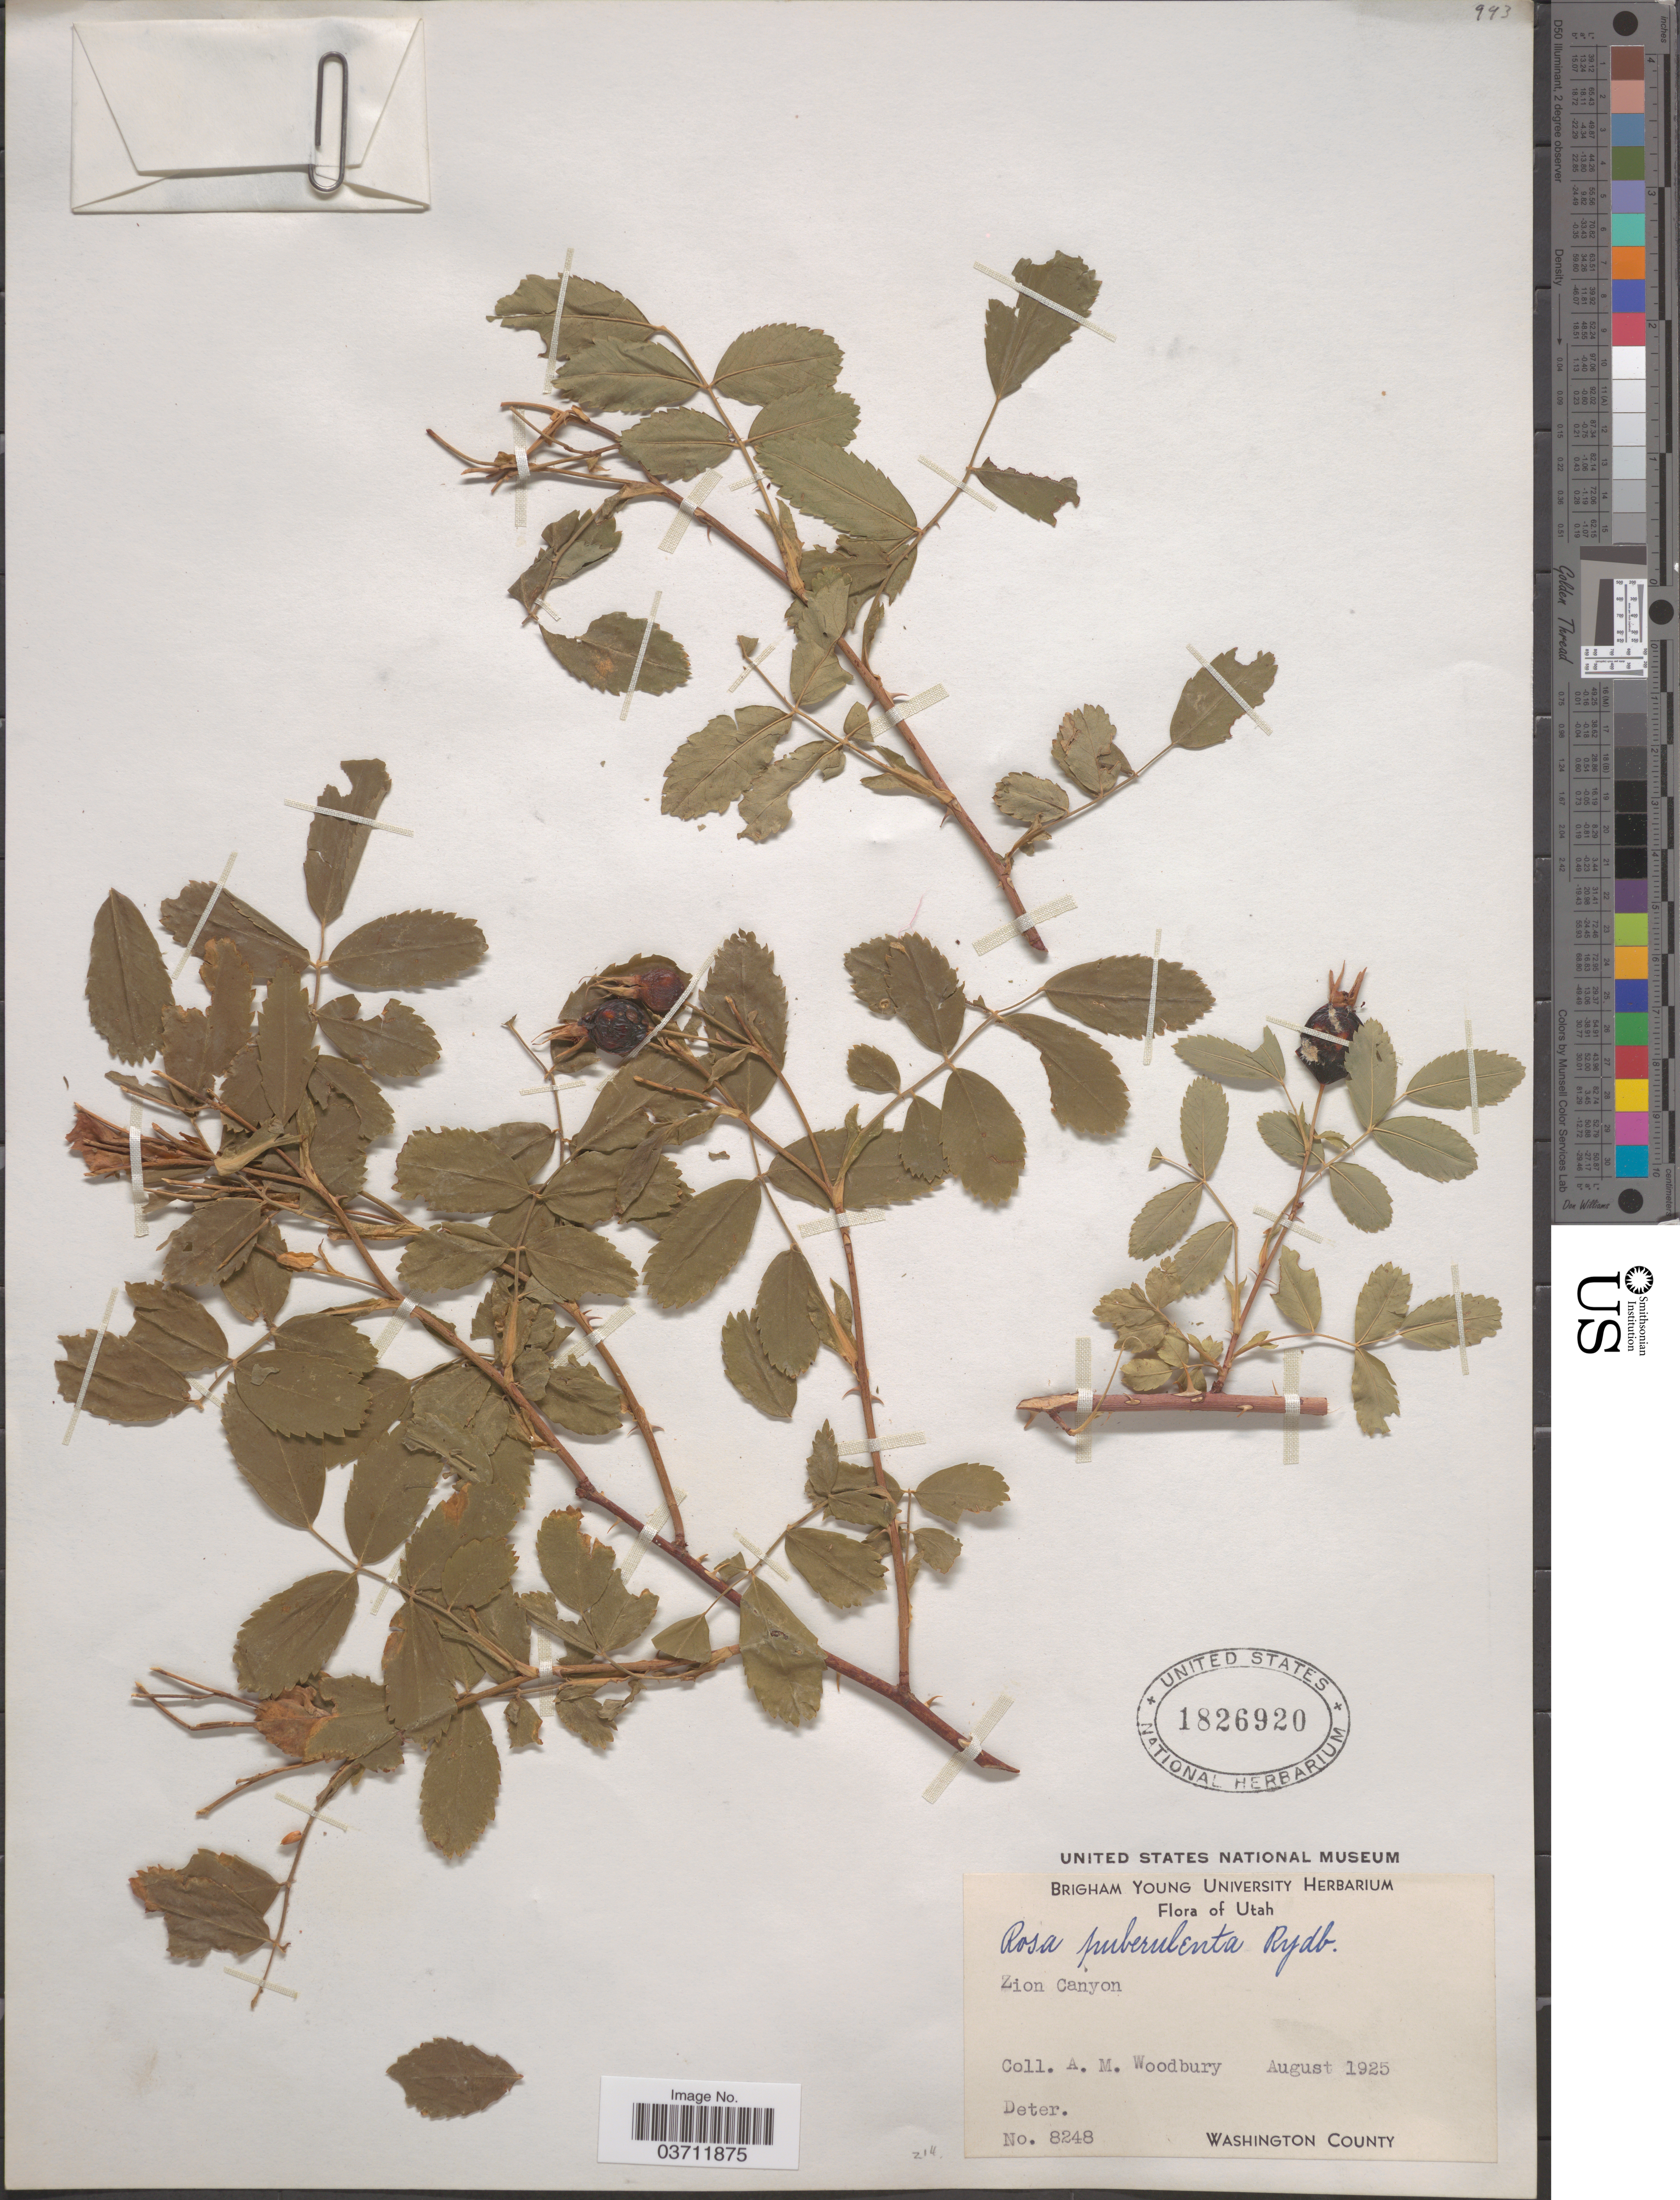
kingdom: Plantae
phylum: Tracheophyta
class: Magnoliopsida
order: Rosales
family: Rosaceae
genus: Rosa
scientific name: Rosa puberulenta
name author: Rydb.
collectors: A. M. Woodbury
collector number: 8248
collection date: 1925-08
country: United States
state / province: Utah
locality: Zion Canyon.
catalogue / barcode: US 1826920